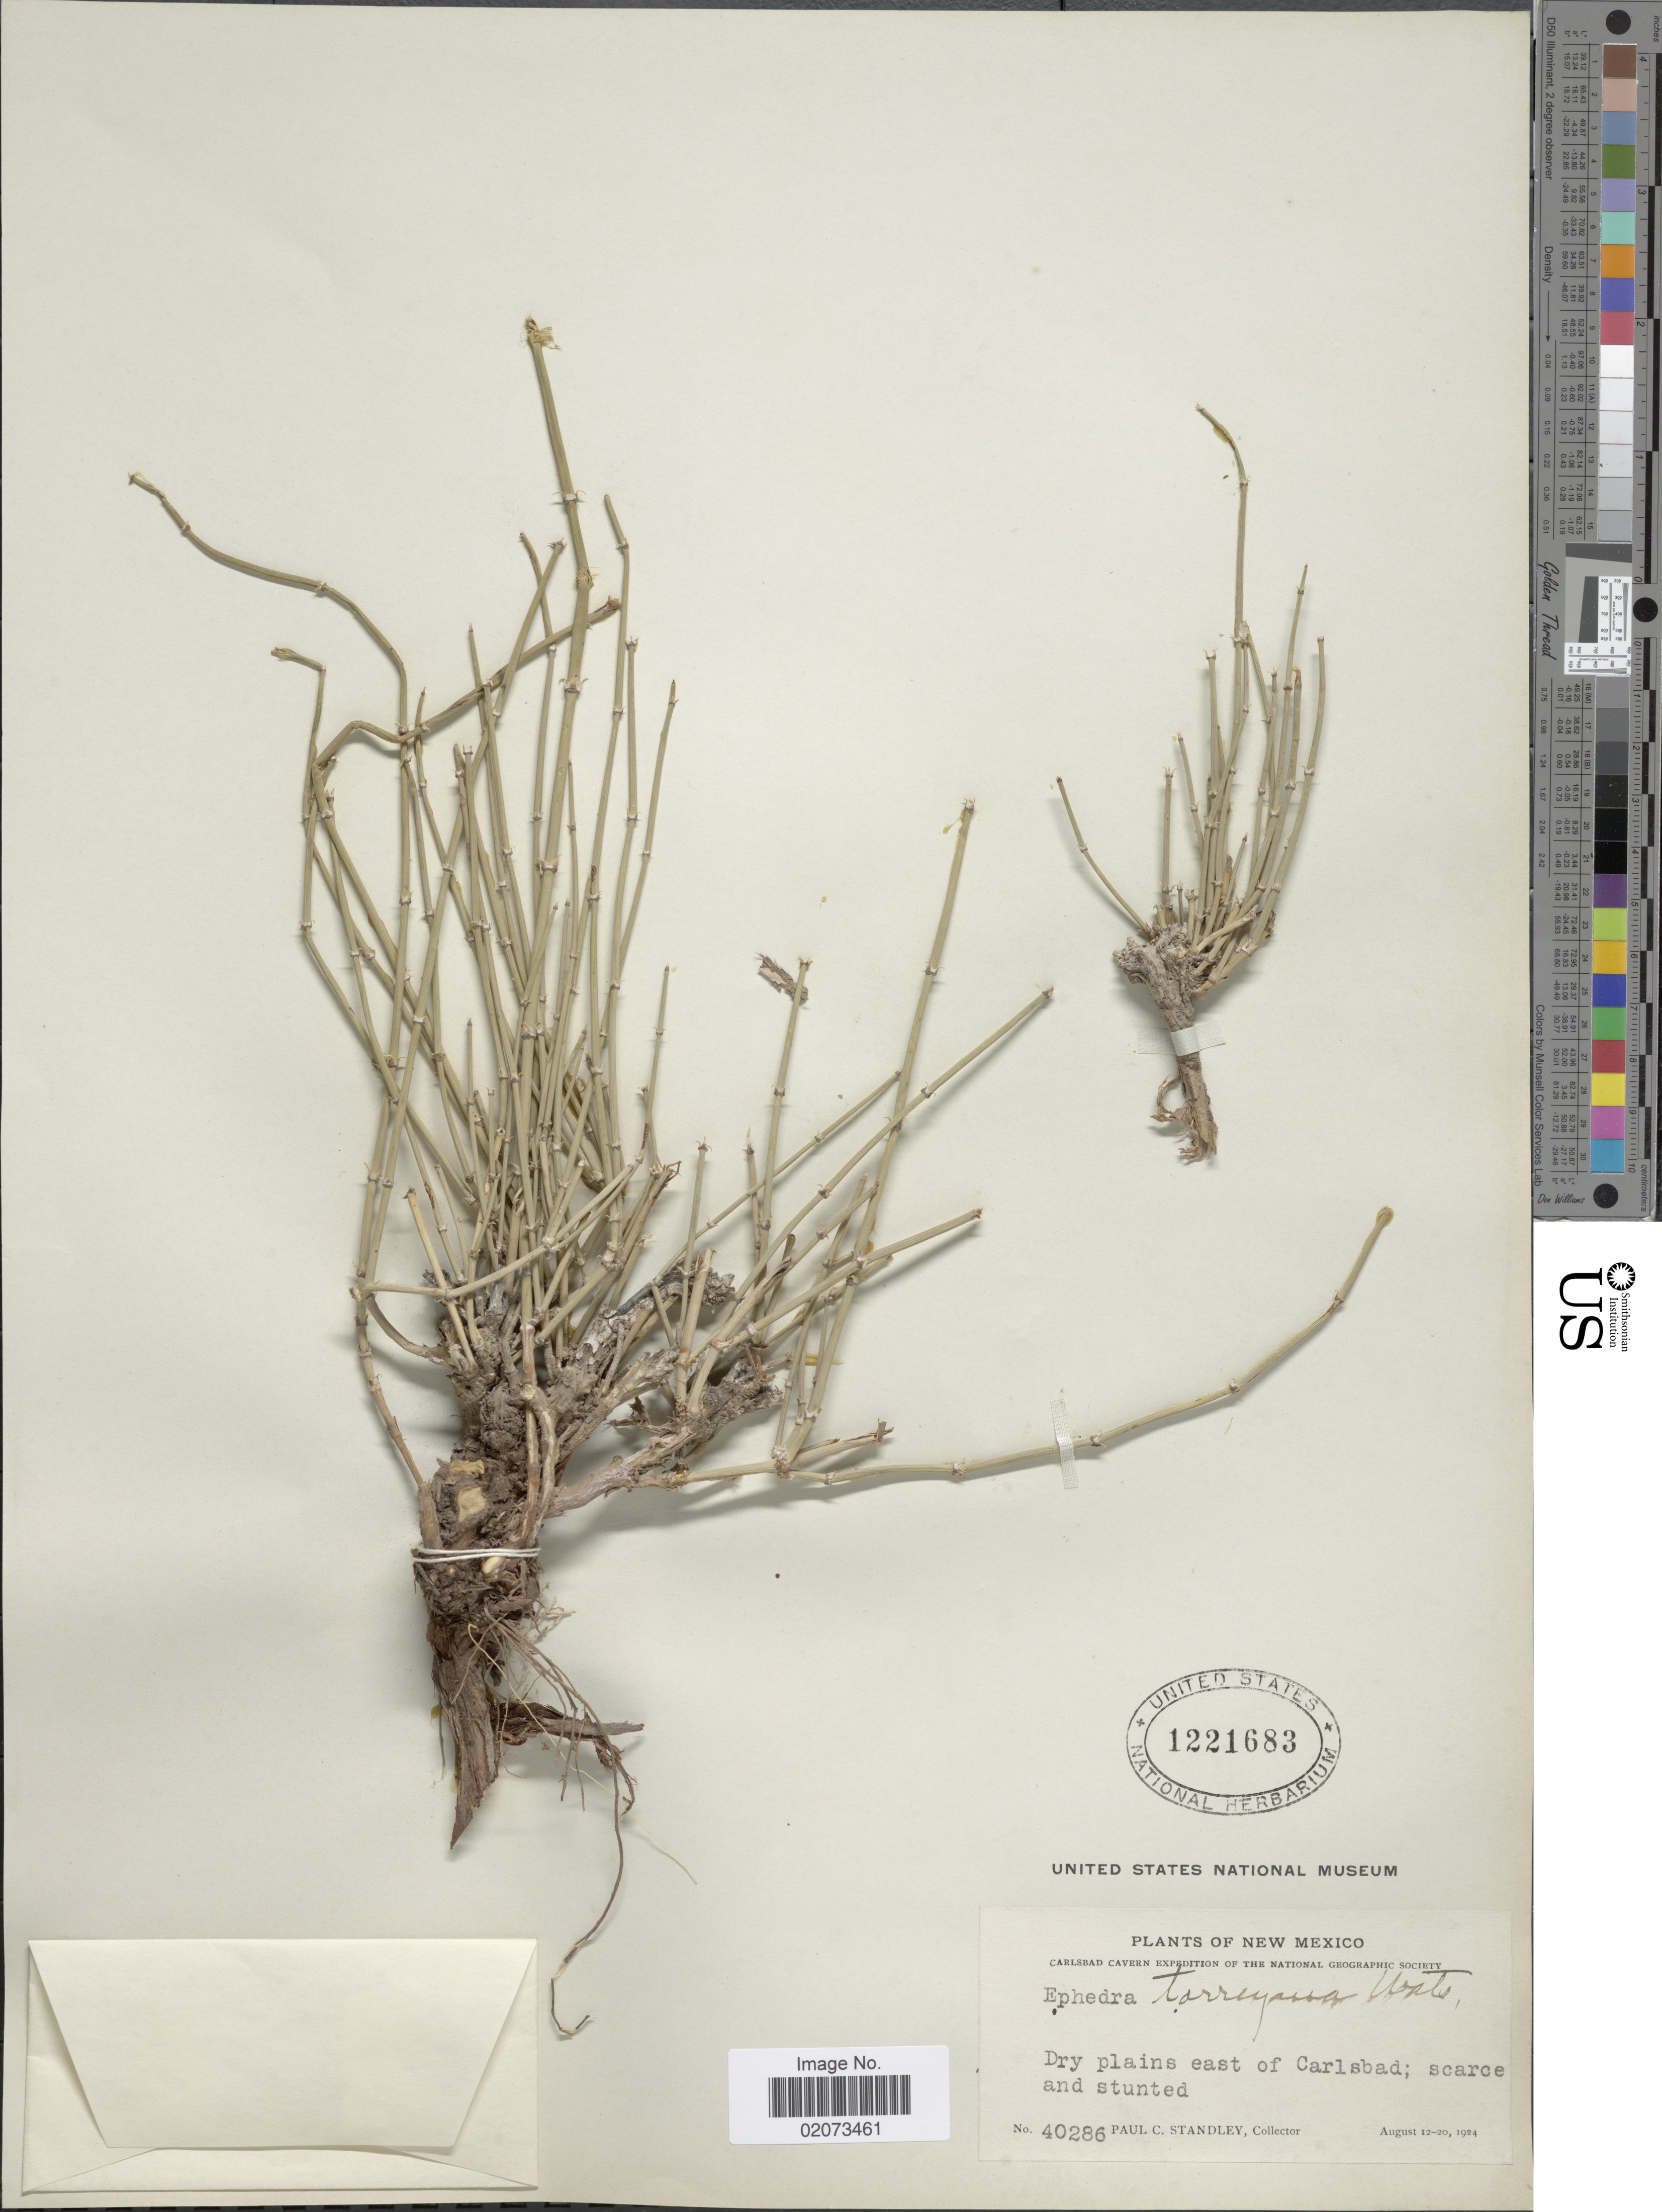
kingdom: Plantae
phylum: Tracheophyta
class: Gnetopsida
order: Ephedrales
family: Ephedraceae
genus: Ephedra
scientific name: Ephedra torreyana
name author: S. Watson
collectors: P. C. Standley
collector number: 40286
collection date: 1924-08-12/1924-08-20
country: United States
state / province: New Mexico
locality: New Mexico. Dry plains east of Carlsbad.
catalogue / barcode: US 1221683